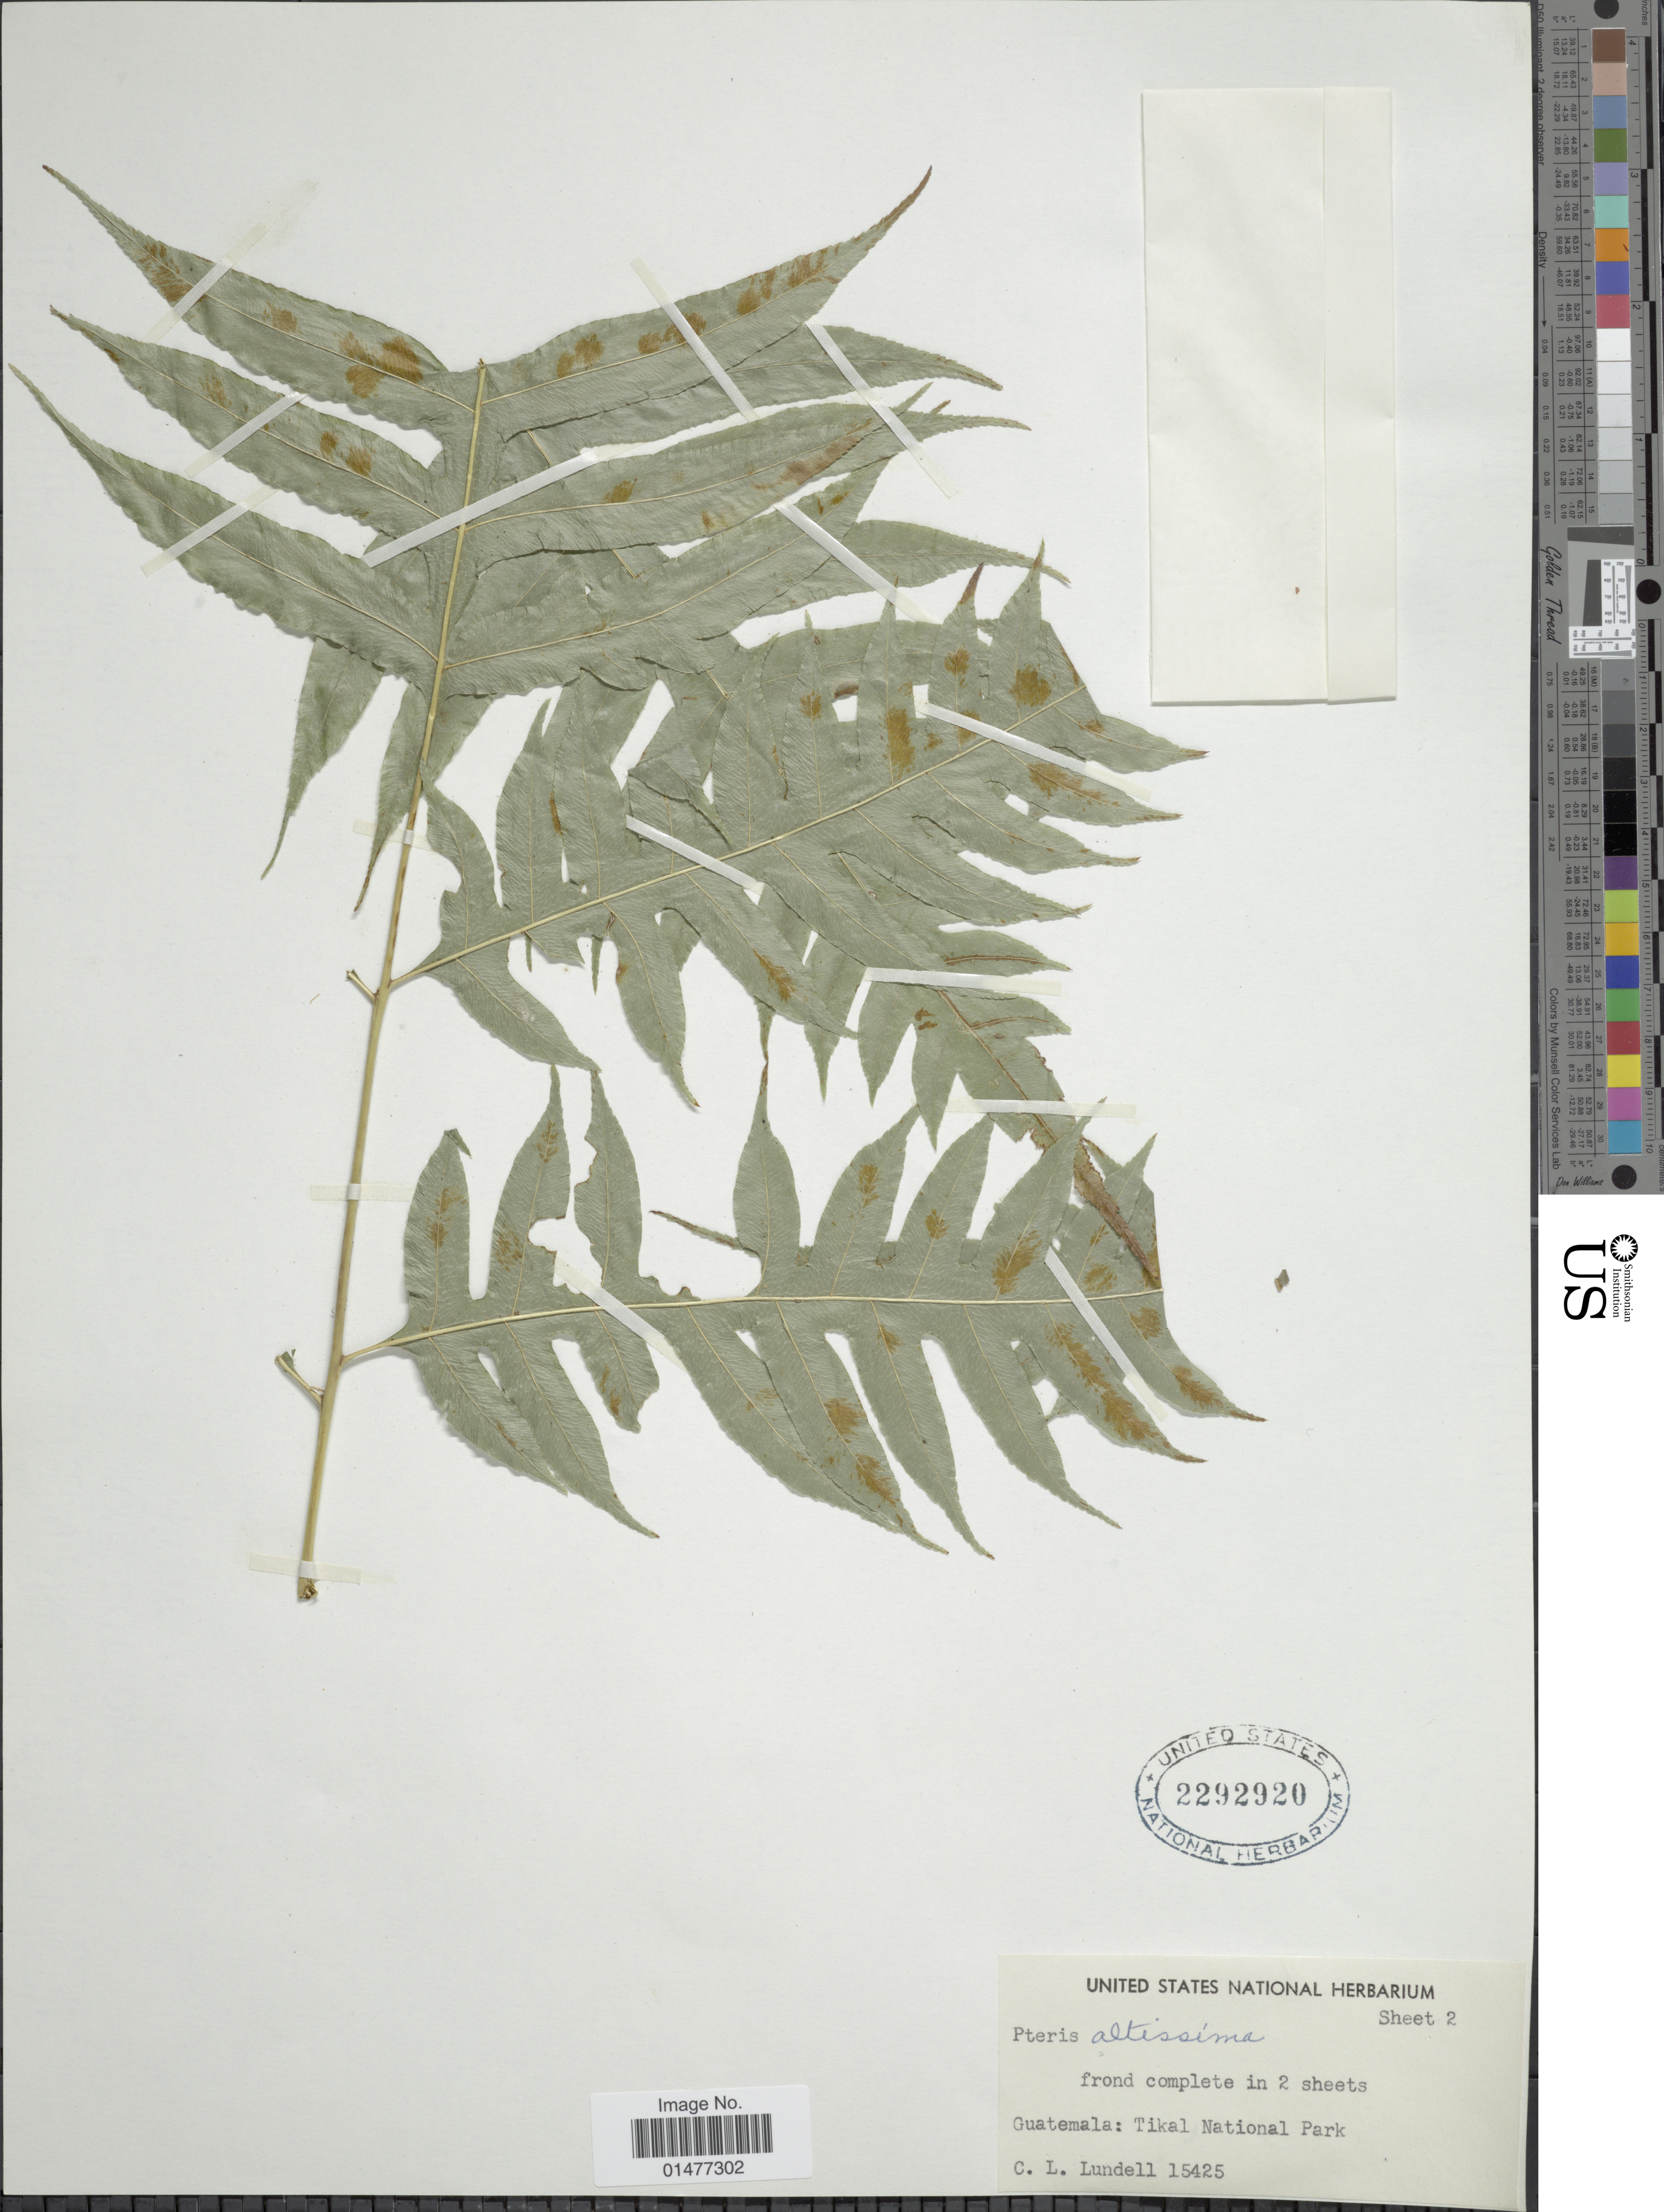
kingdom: Plantae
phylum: Tracheophyta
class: Polypodiopsida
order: Polypodiales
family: Pteridaceae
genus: Pteris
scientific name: Pteris altissima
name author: Poir.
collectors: C. L. Lundell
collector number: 15425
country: Guatemala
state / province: Guatemala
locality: Tikal National Park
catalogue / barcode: US 2292920